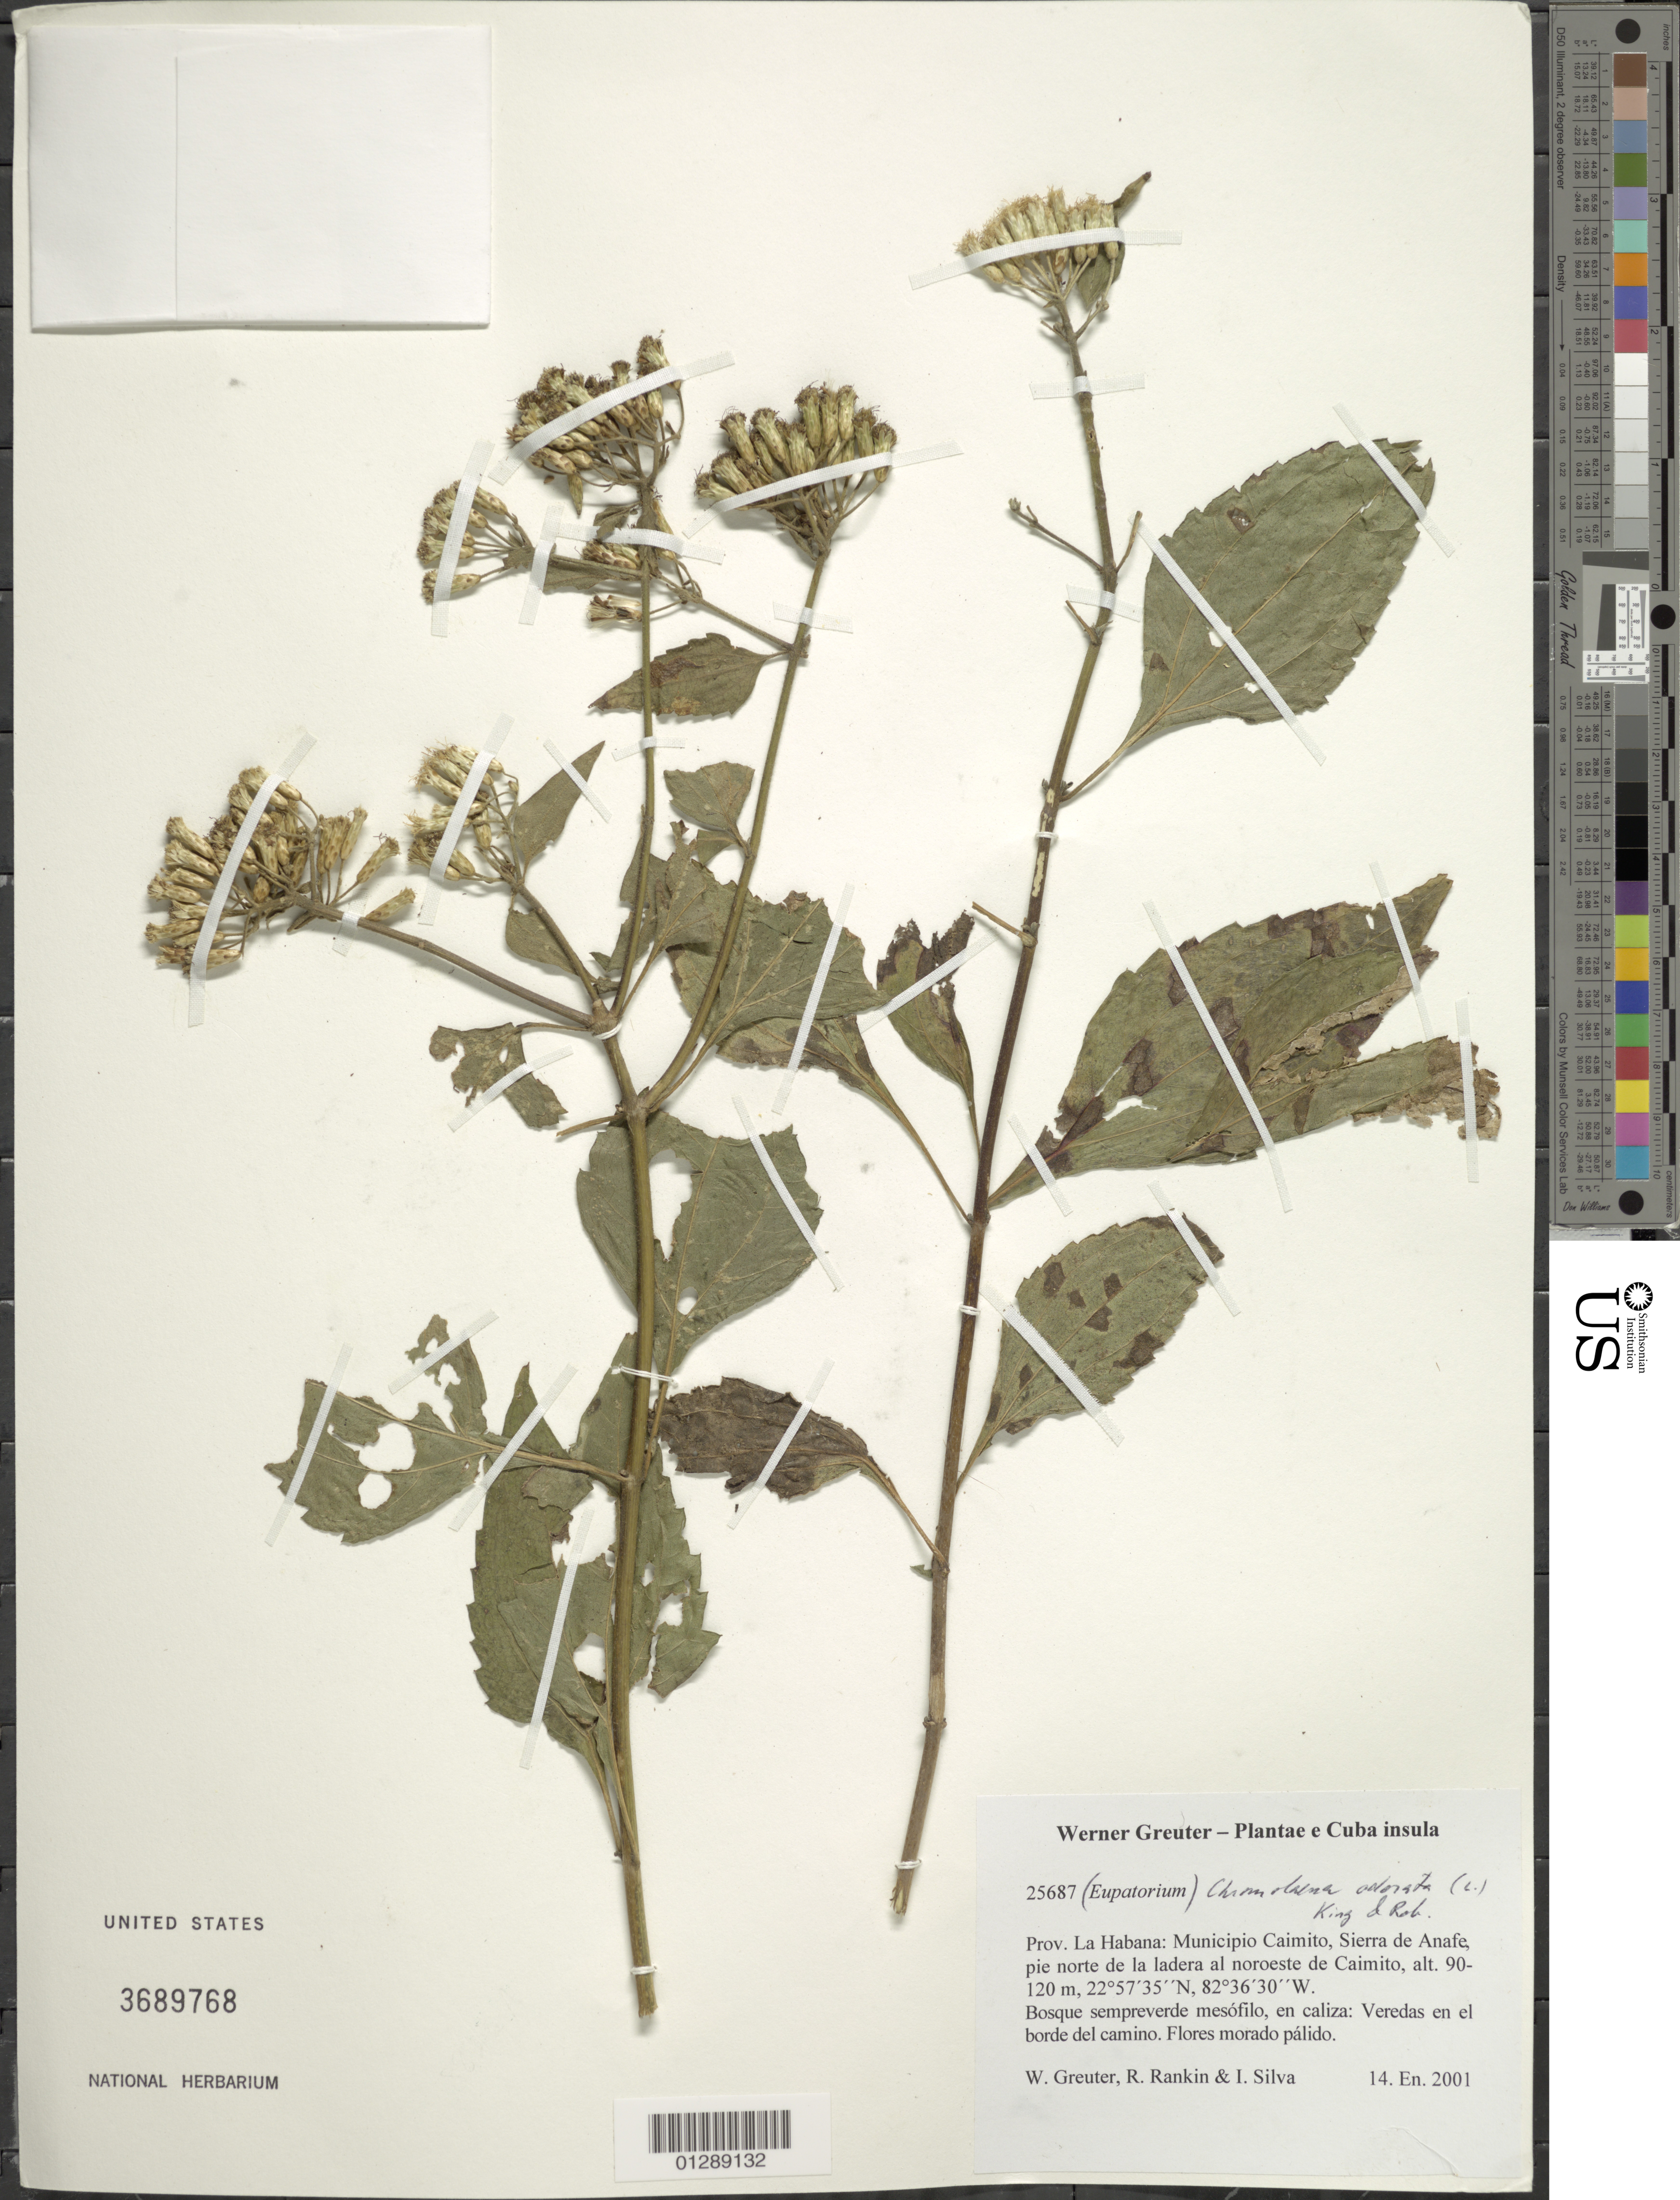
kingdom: Plantae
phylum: Tracheophyta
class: Magnoliopsida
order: Asterales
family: Asteraceae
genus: Chromolaena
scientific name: Chromolaena odorata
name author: (L.) R.M. King & H. Rob.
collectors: W. R. Greuter, R. Rankin Rodriguez & I. Silva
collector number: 25687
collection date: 2001-01-14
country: Cuba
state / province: La Habana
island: Cuba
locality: Municipio Caimito, Sierra de Anafe, pie norte de la ladera al noreste de Caimito.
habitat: Bosque sempreverde mesófilo, en caliza. Veredas en el borde del camino.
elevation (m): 90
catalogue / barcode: US 3689768